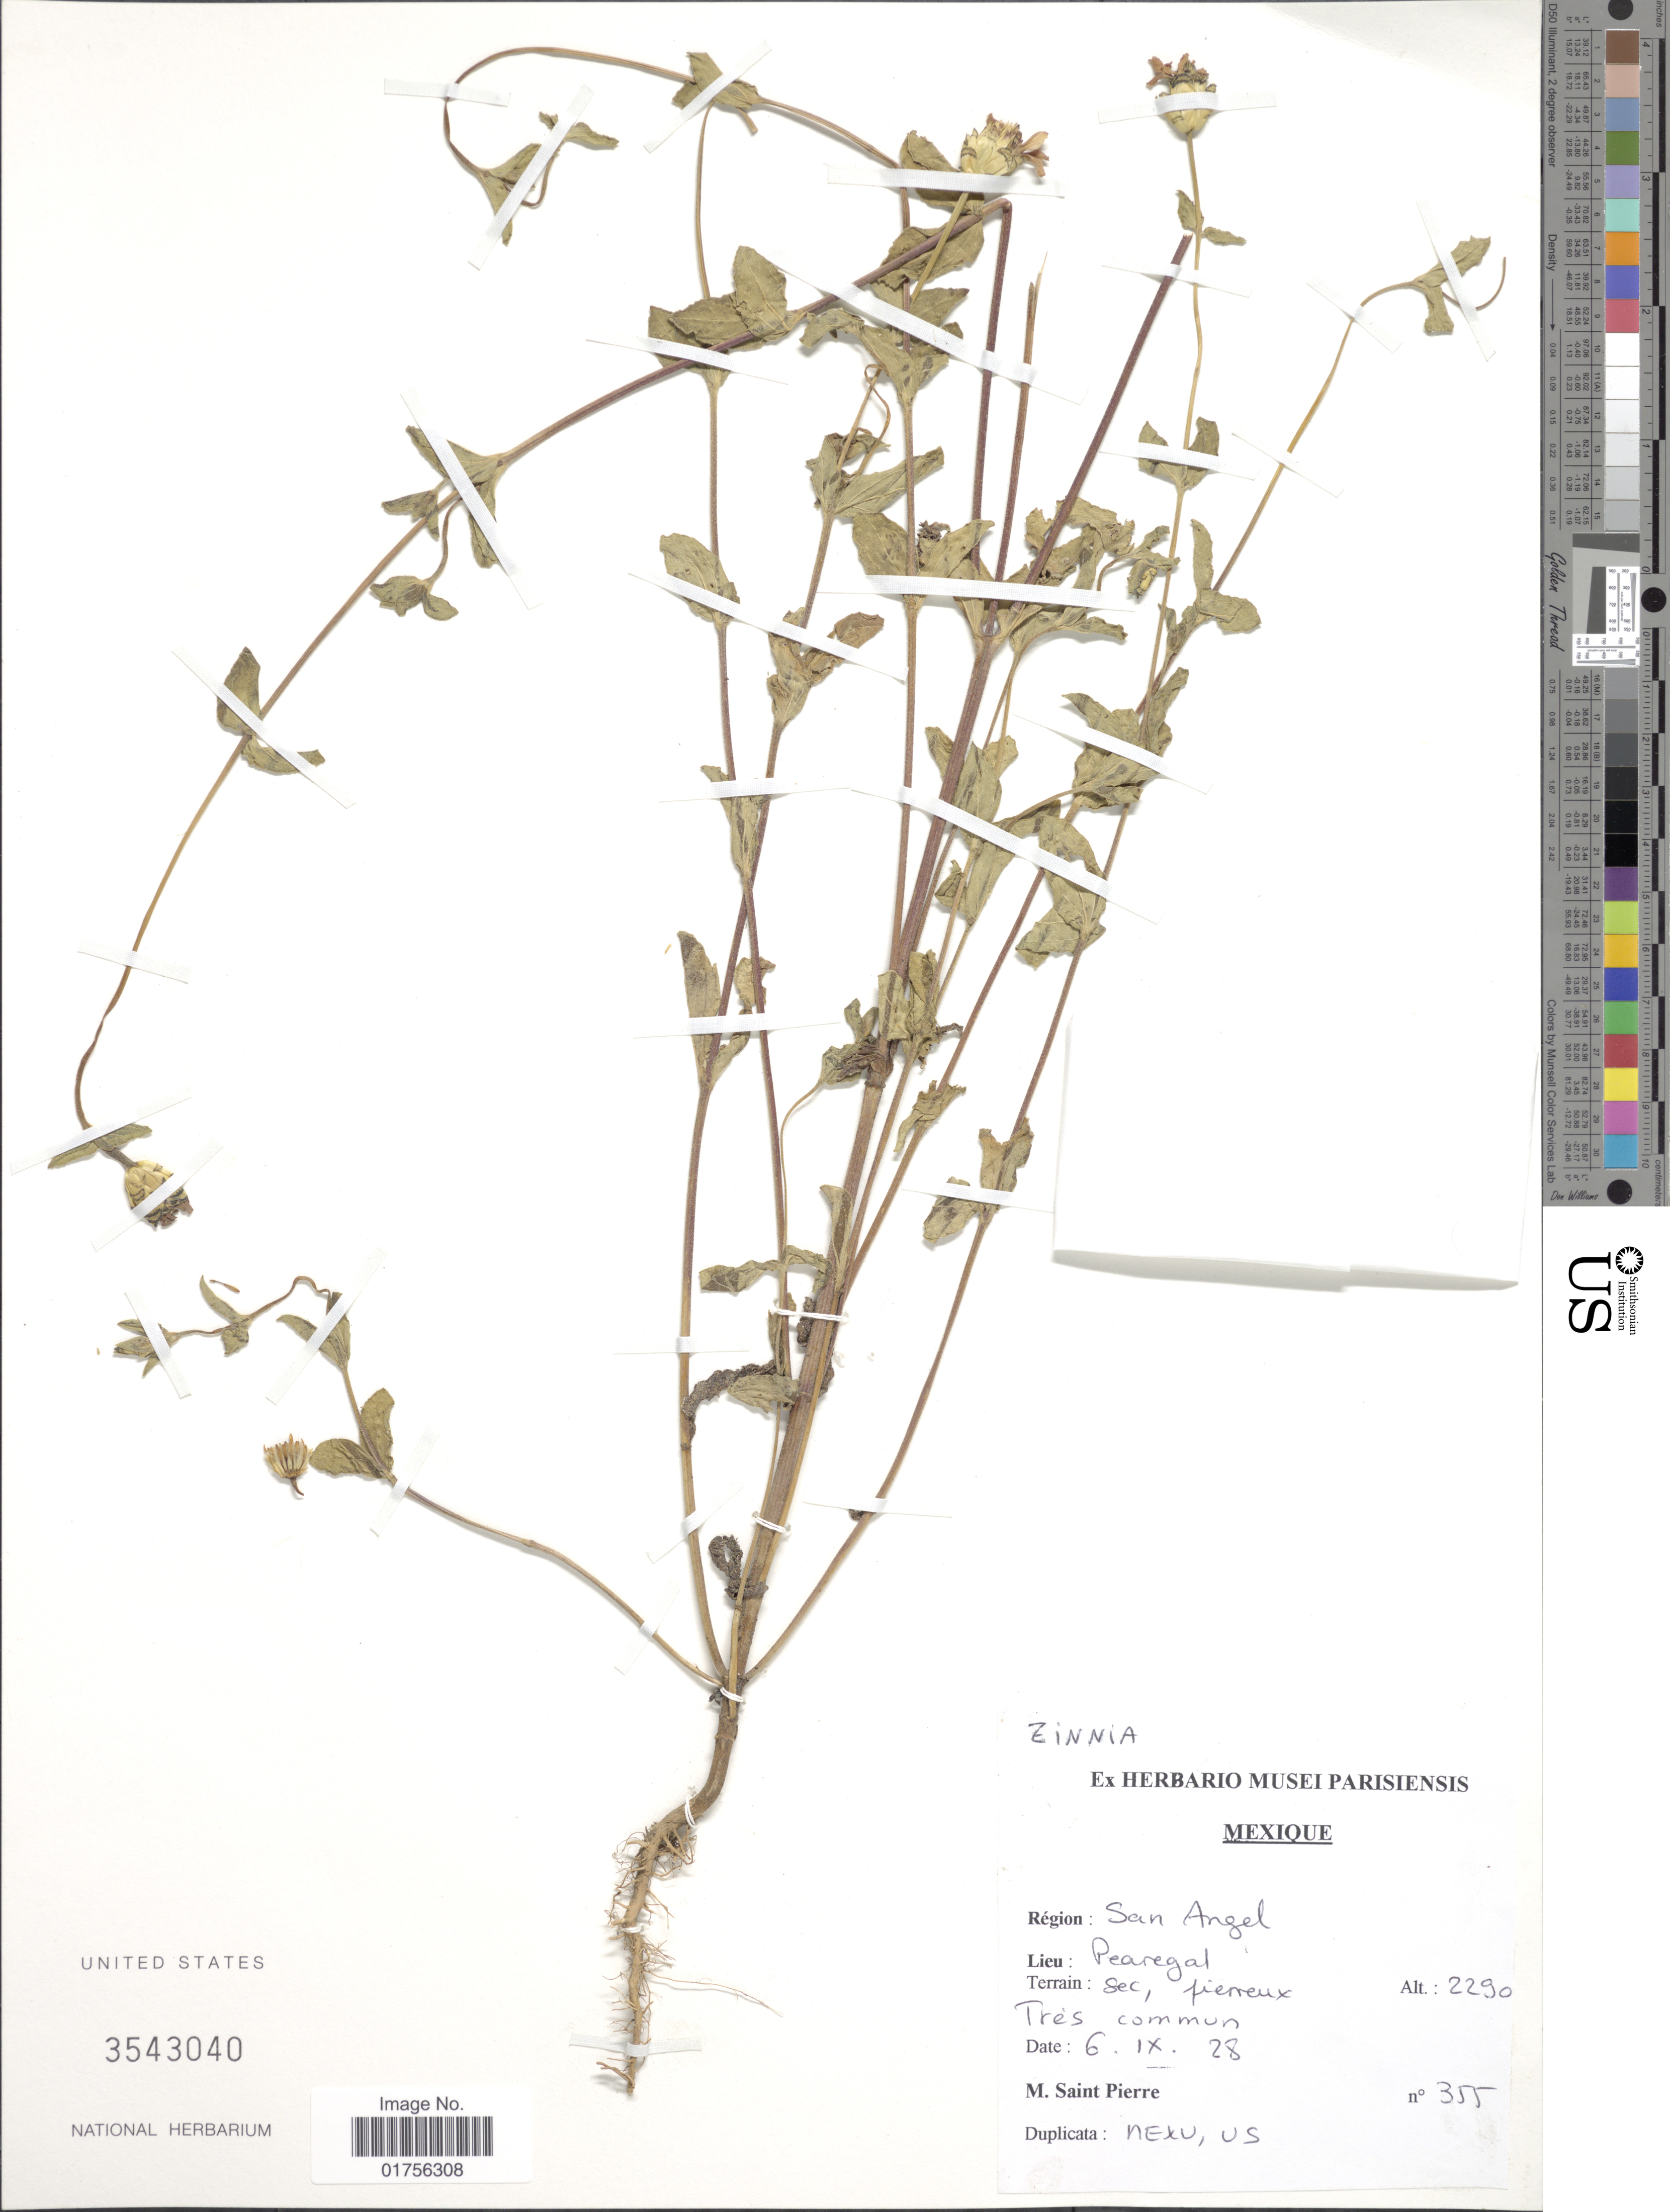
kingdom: Plantae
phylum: Tracheophyta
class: Magnoliopsida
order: Asterales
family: Asteraceae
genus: Zinnia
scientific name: Zinnia sp.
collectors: M. Saint-Pierre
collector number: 355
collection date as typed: Transcribed d/m/y: 6/9/28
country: Mexico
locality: San Angel, Lieu: Pearegal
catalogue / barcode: US 3543040